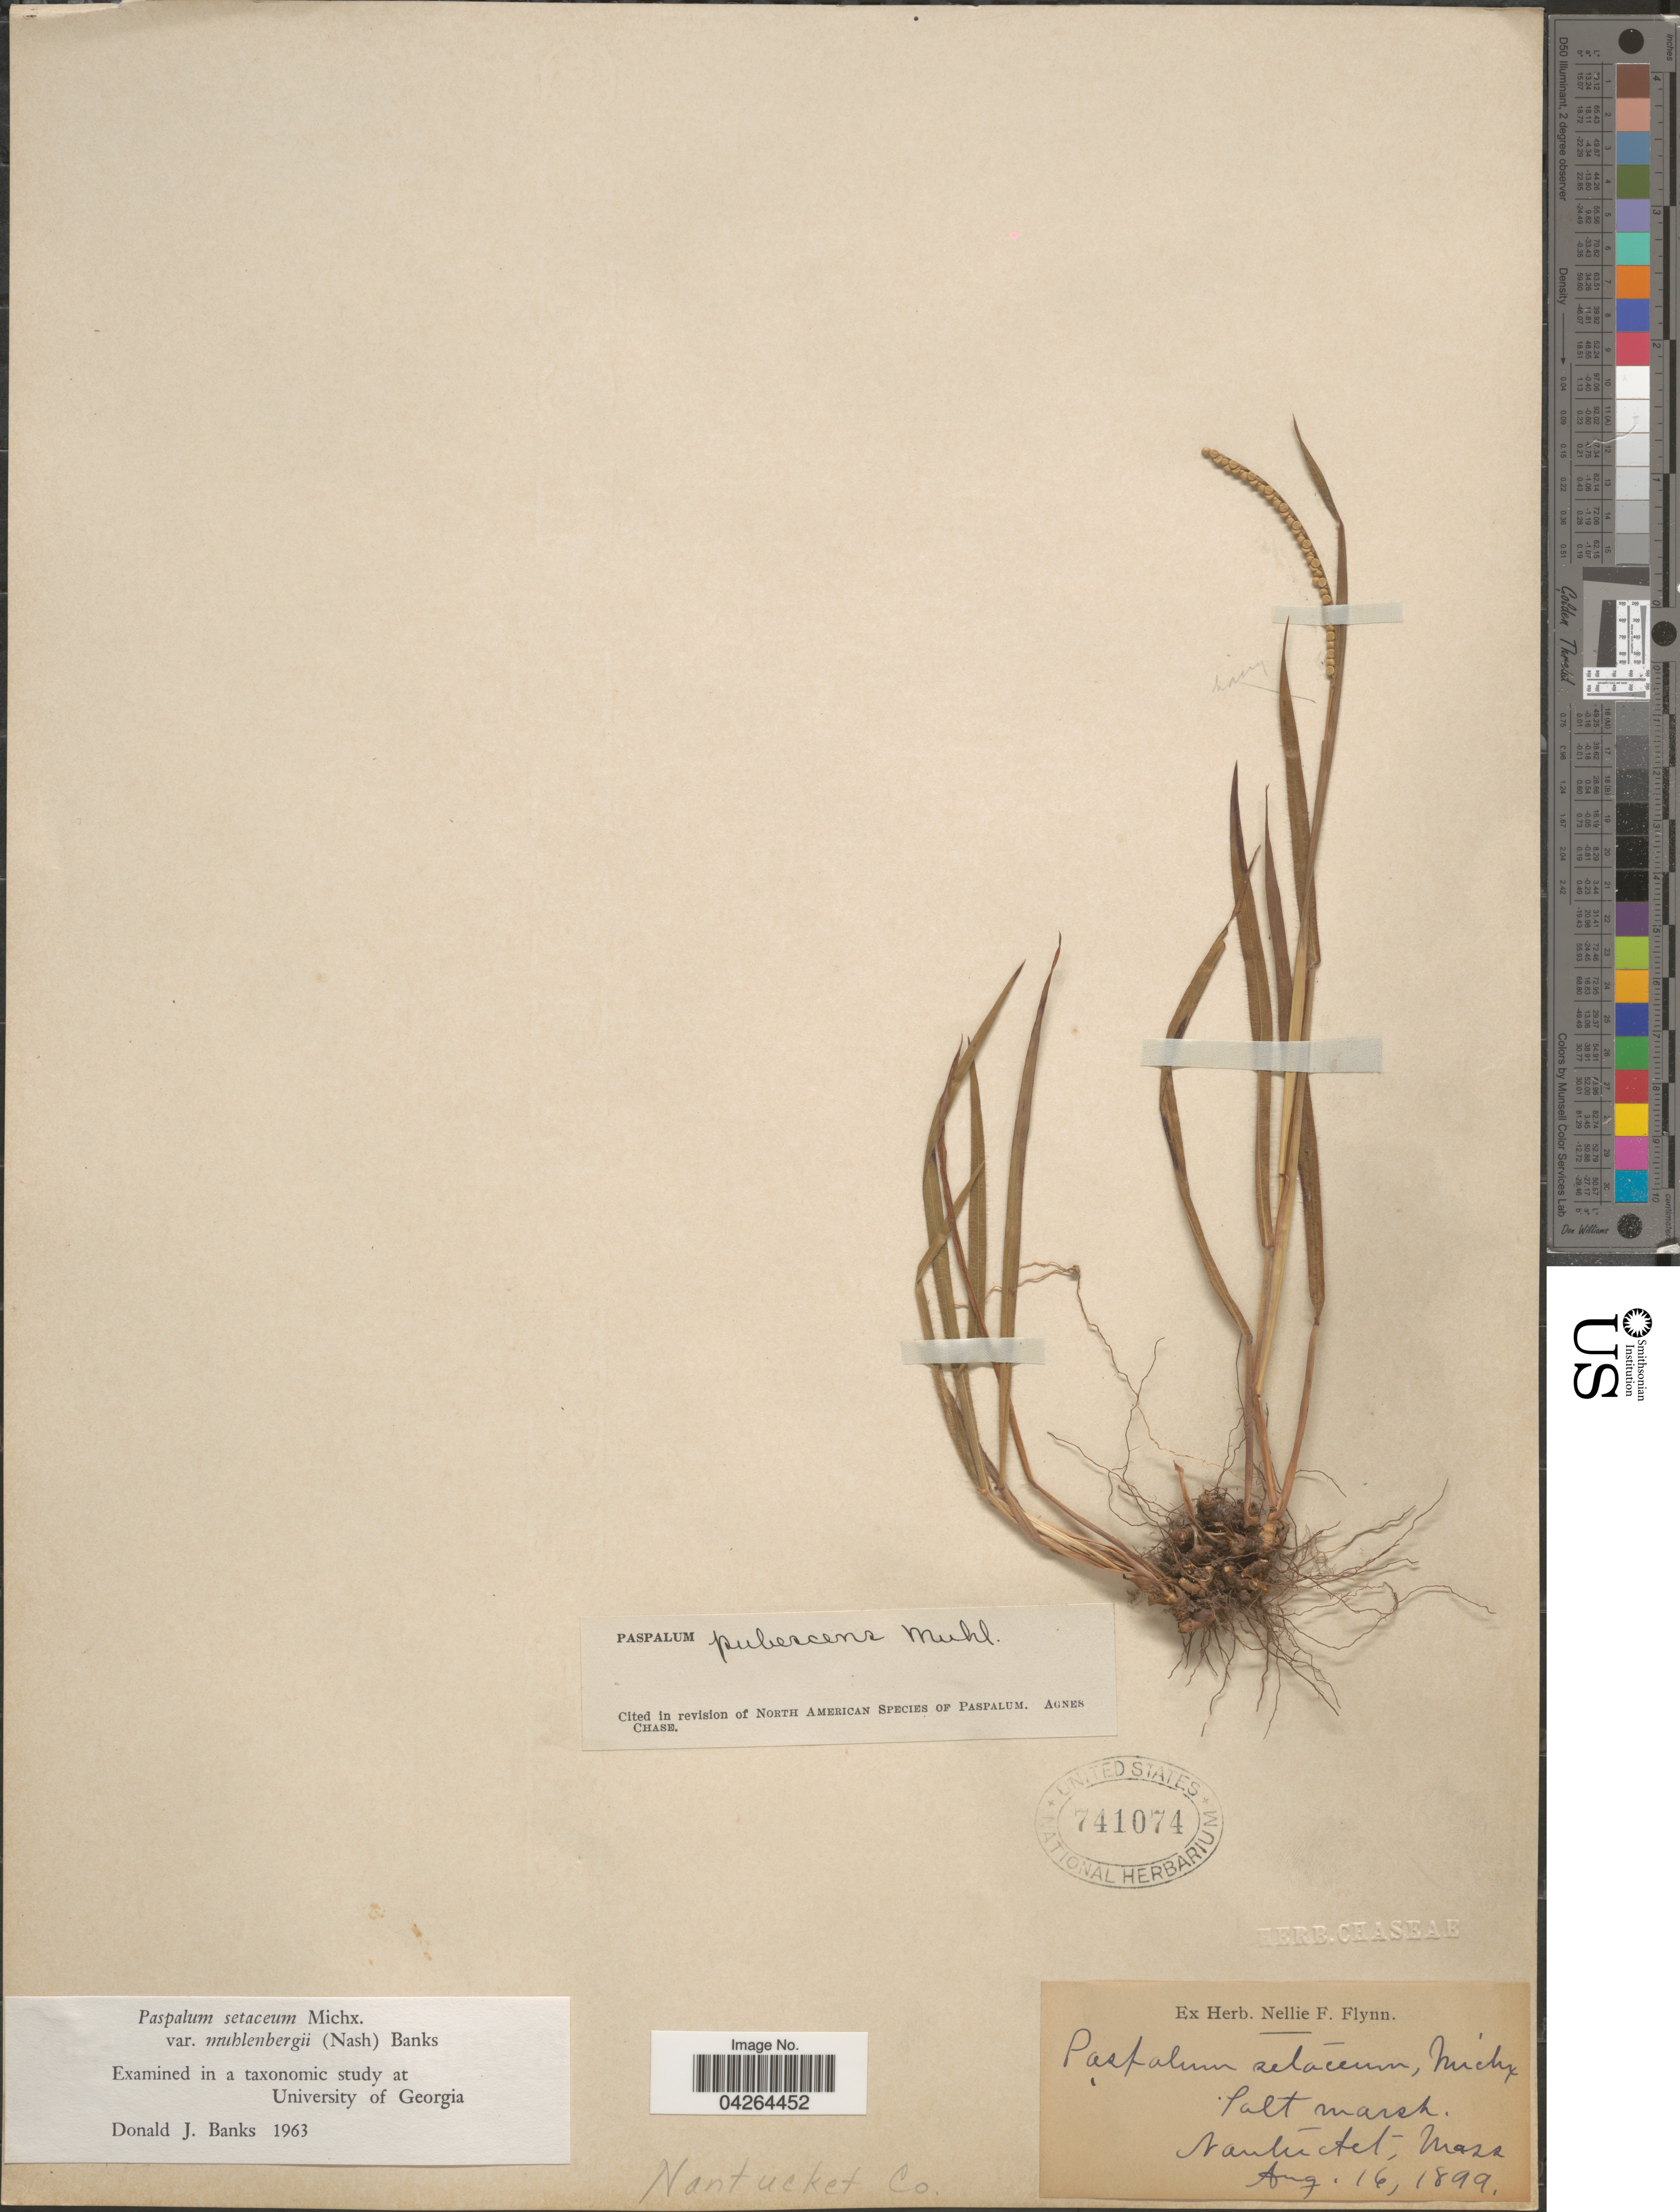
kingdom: Plantae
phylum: Tracheophyta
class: Liliopsida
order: Poales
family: Poaceae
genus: Paspalum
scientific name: Paspalum setaceum var. muhlenbergii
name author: (Nash) D.J. Banks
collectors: Ex Herb. Nellie F. Flynn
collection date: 1899-08-16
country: United States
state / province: Massachusetts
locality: Salt marsh. Nantucket Co.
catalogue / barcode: US 741074